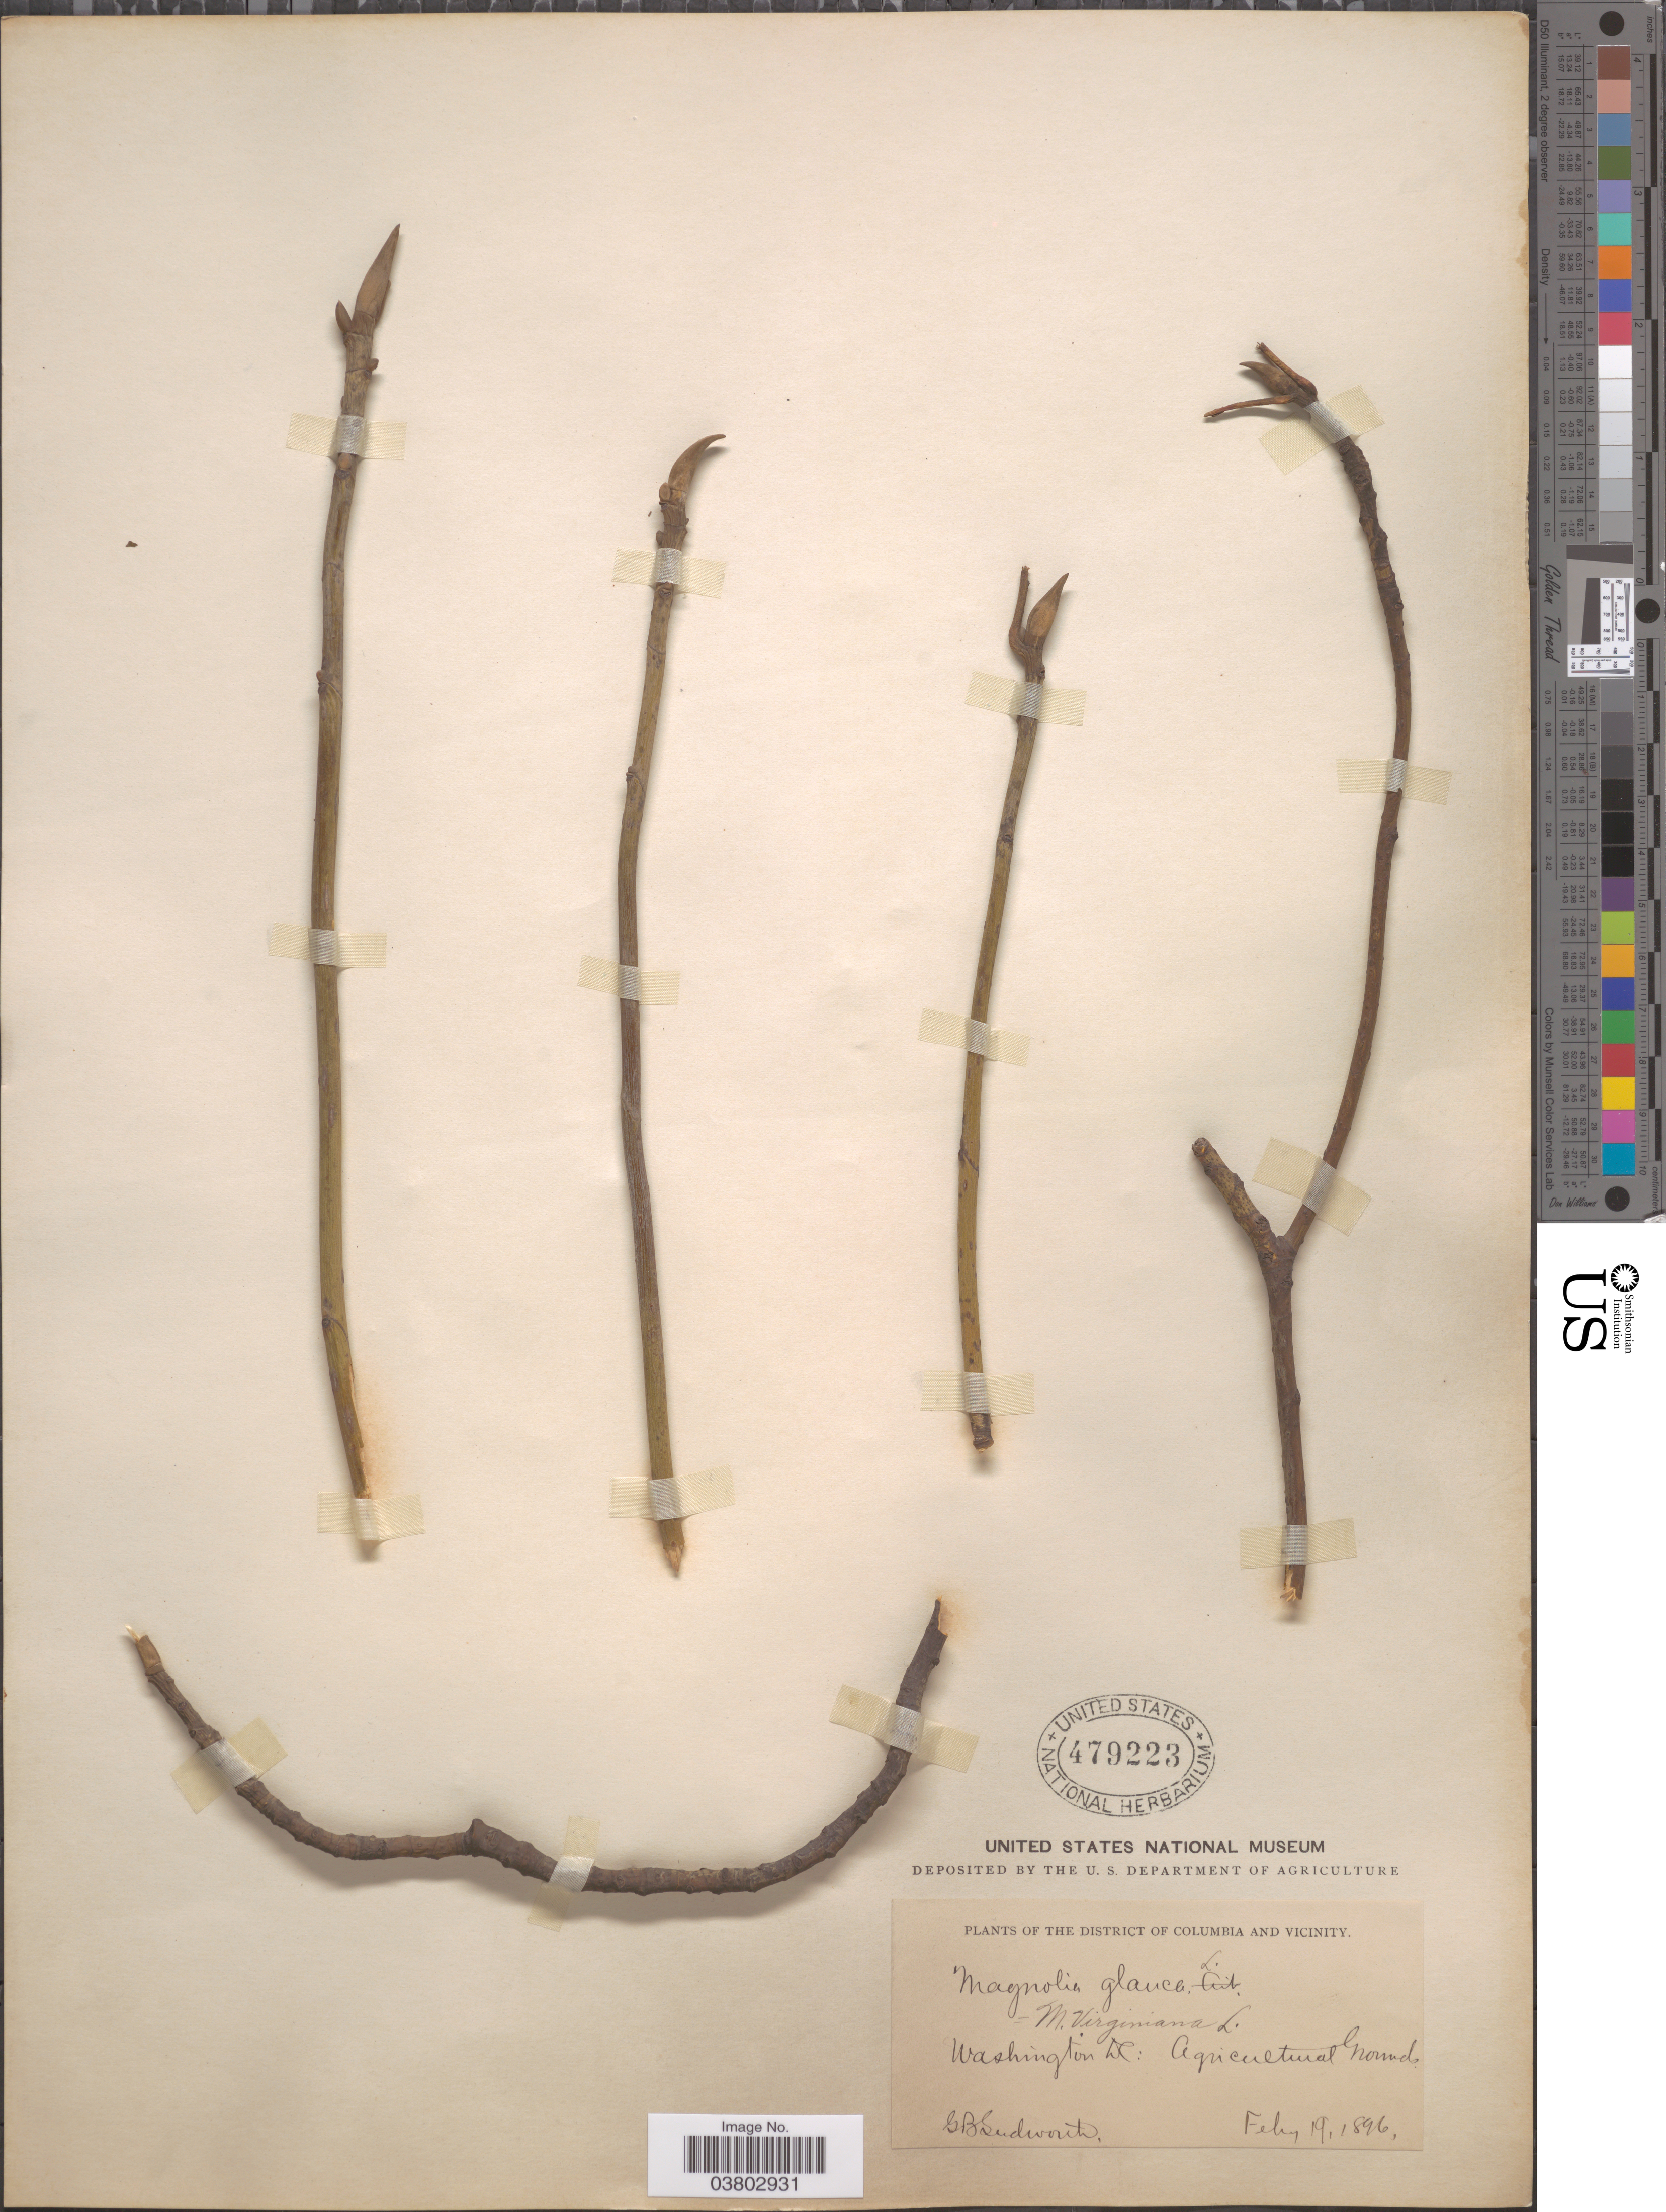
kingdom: Plantae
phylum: Tracheophyta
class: Magnoliopsida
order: Magnoliales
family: Magnoliaceae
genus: Magnolia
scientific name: Magnolia virginiana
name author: L.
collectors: G. B. Sudworth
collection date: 1896-02-19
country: United States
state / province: District of Columbia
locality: District of Columbia and vicinity. Washington: Agricultural Grounds.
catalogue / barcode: US 479223